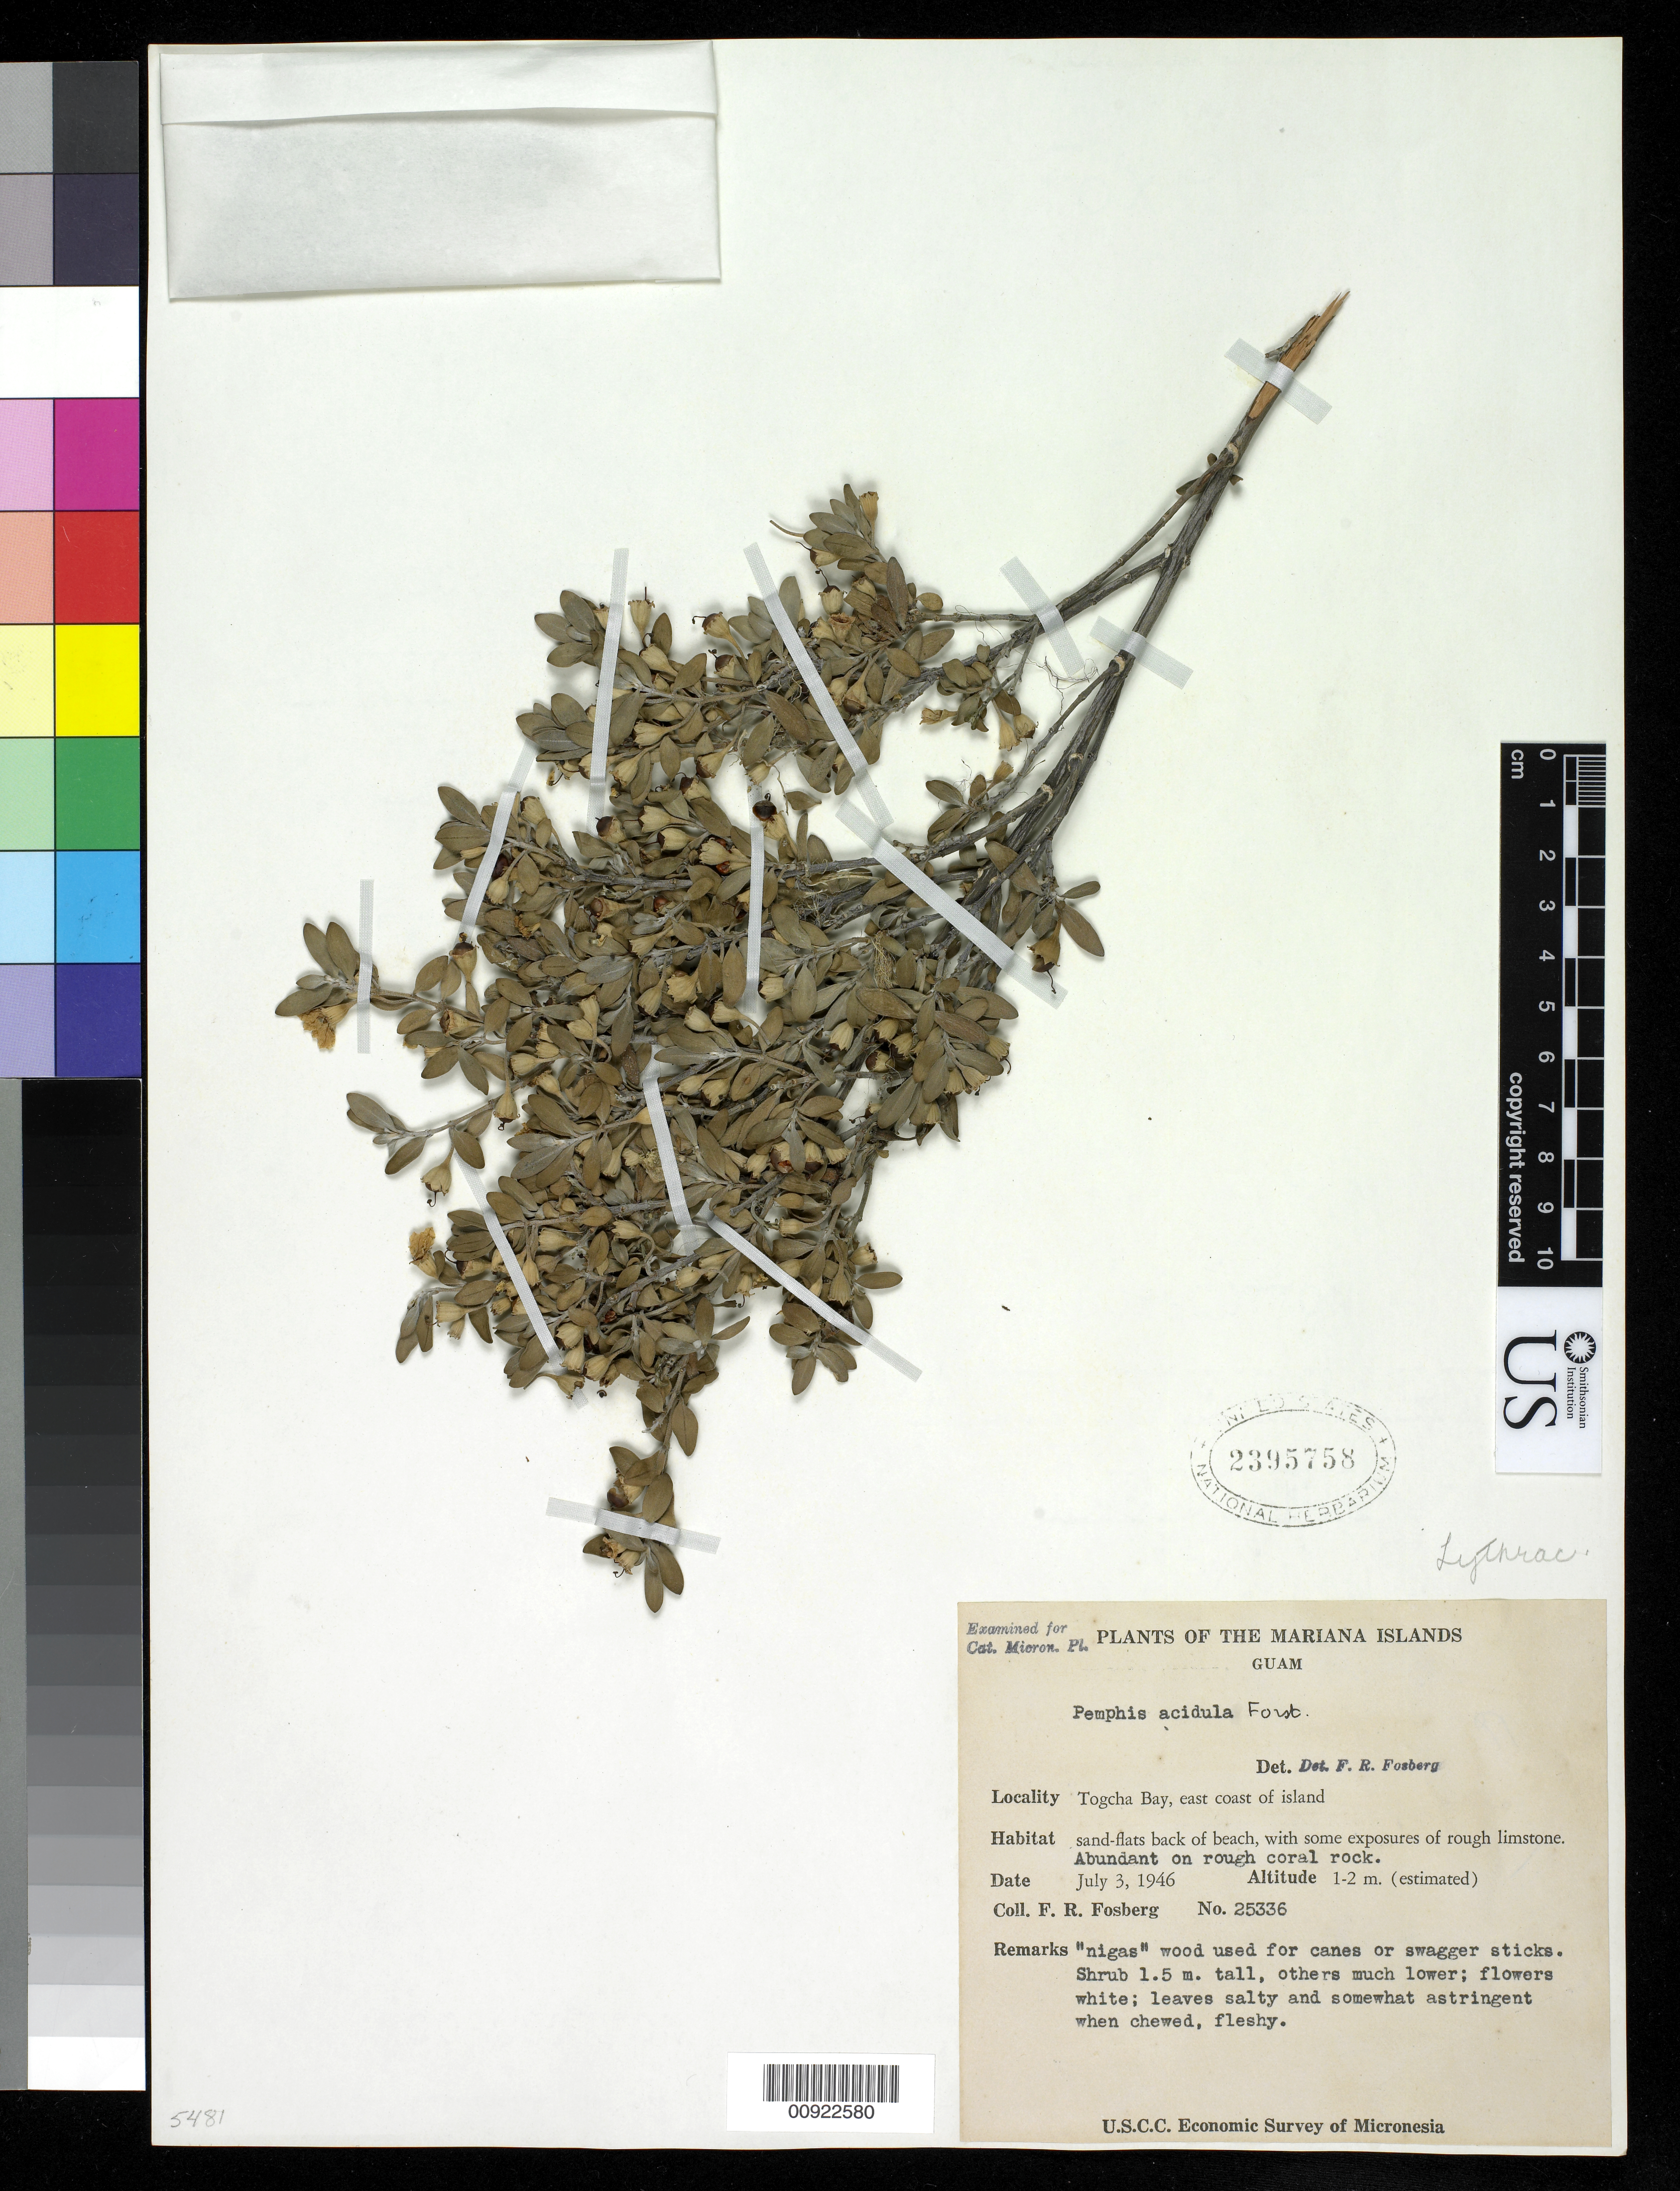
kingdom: Plantae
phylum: Tracheophyta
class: Magnoliopsida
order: Myrtales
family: Lythraceae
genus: Pemphis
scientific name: Pemphis acidula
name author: J.R. Forst. & G. Forst.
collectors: F. R. Fosberg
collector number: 25336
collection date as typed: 03 Jul 1946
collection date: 1946-07-03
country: Guam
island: Guam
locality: Togcha Bay, E coast of island.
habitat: Sand flats back of beach, with some exposures of rough limestone.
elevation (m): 1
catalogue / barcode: US 2395758